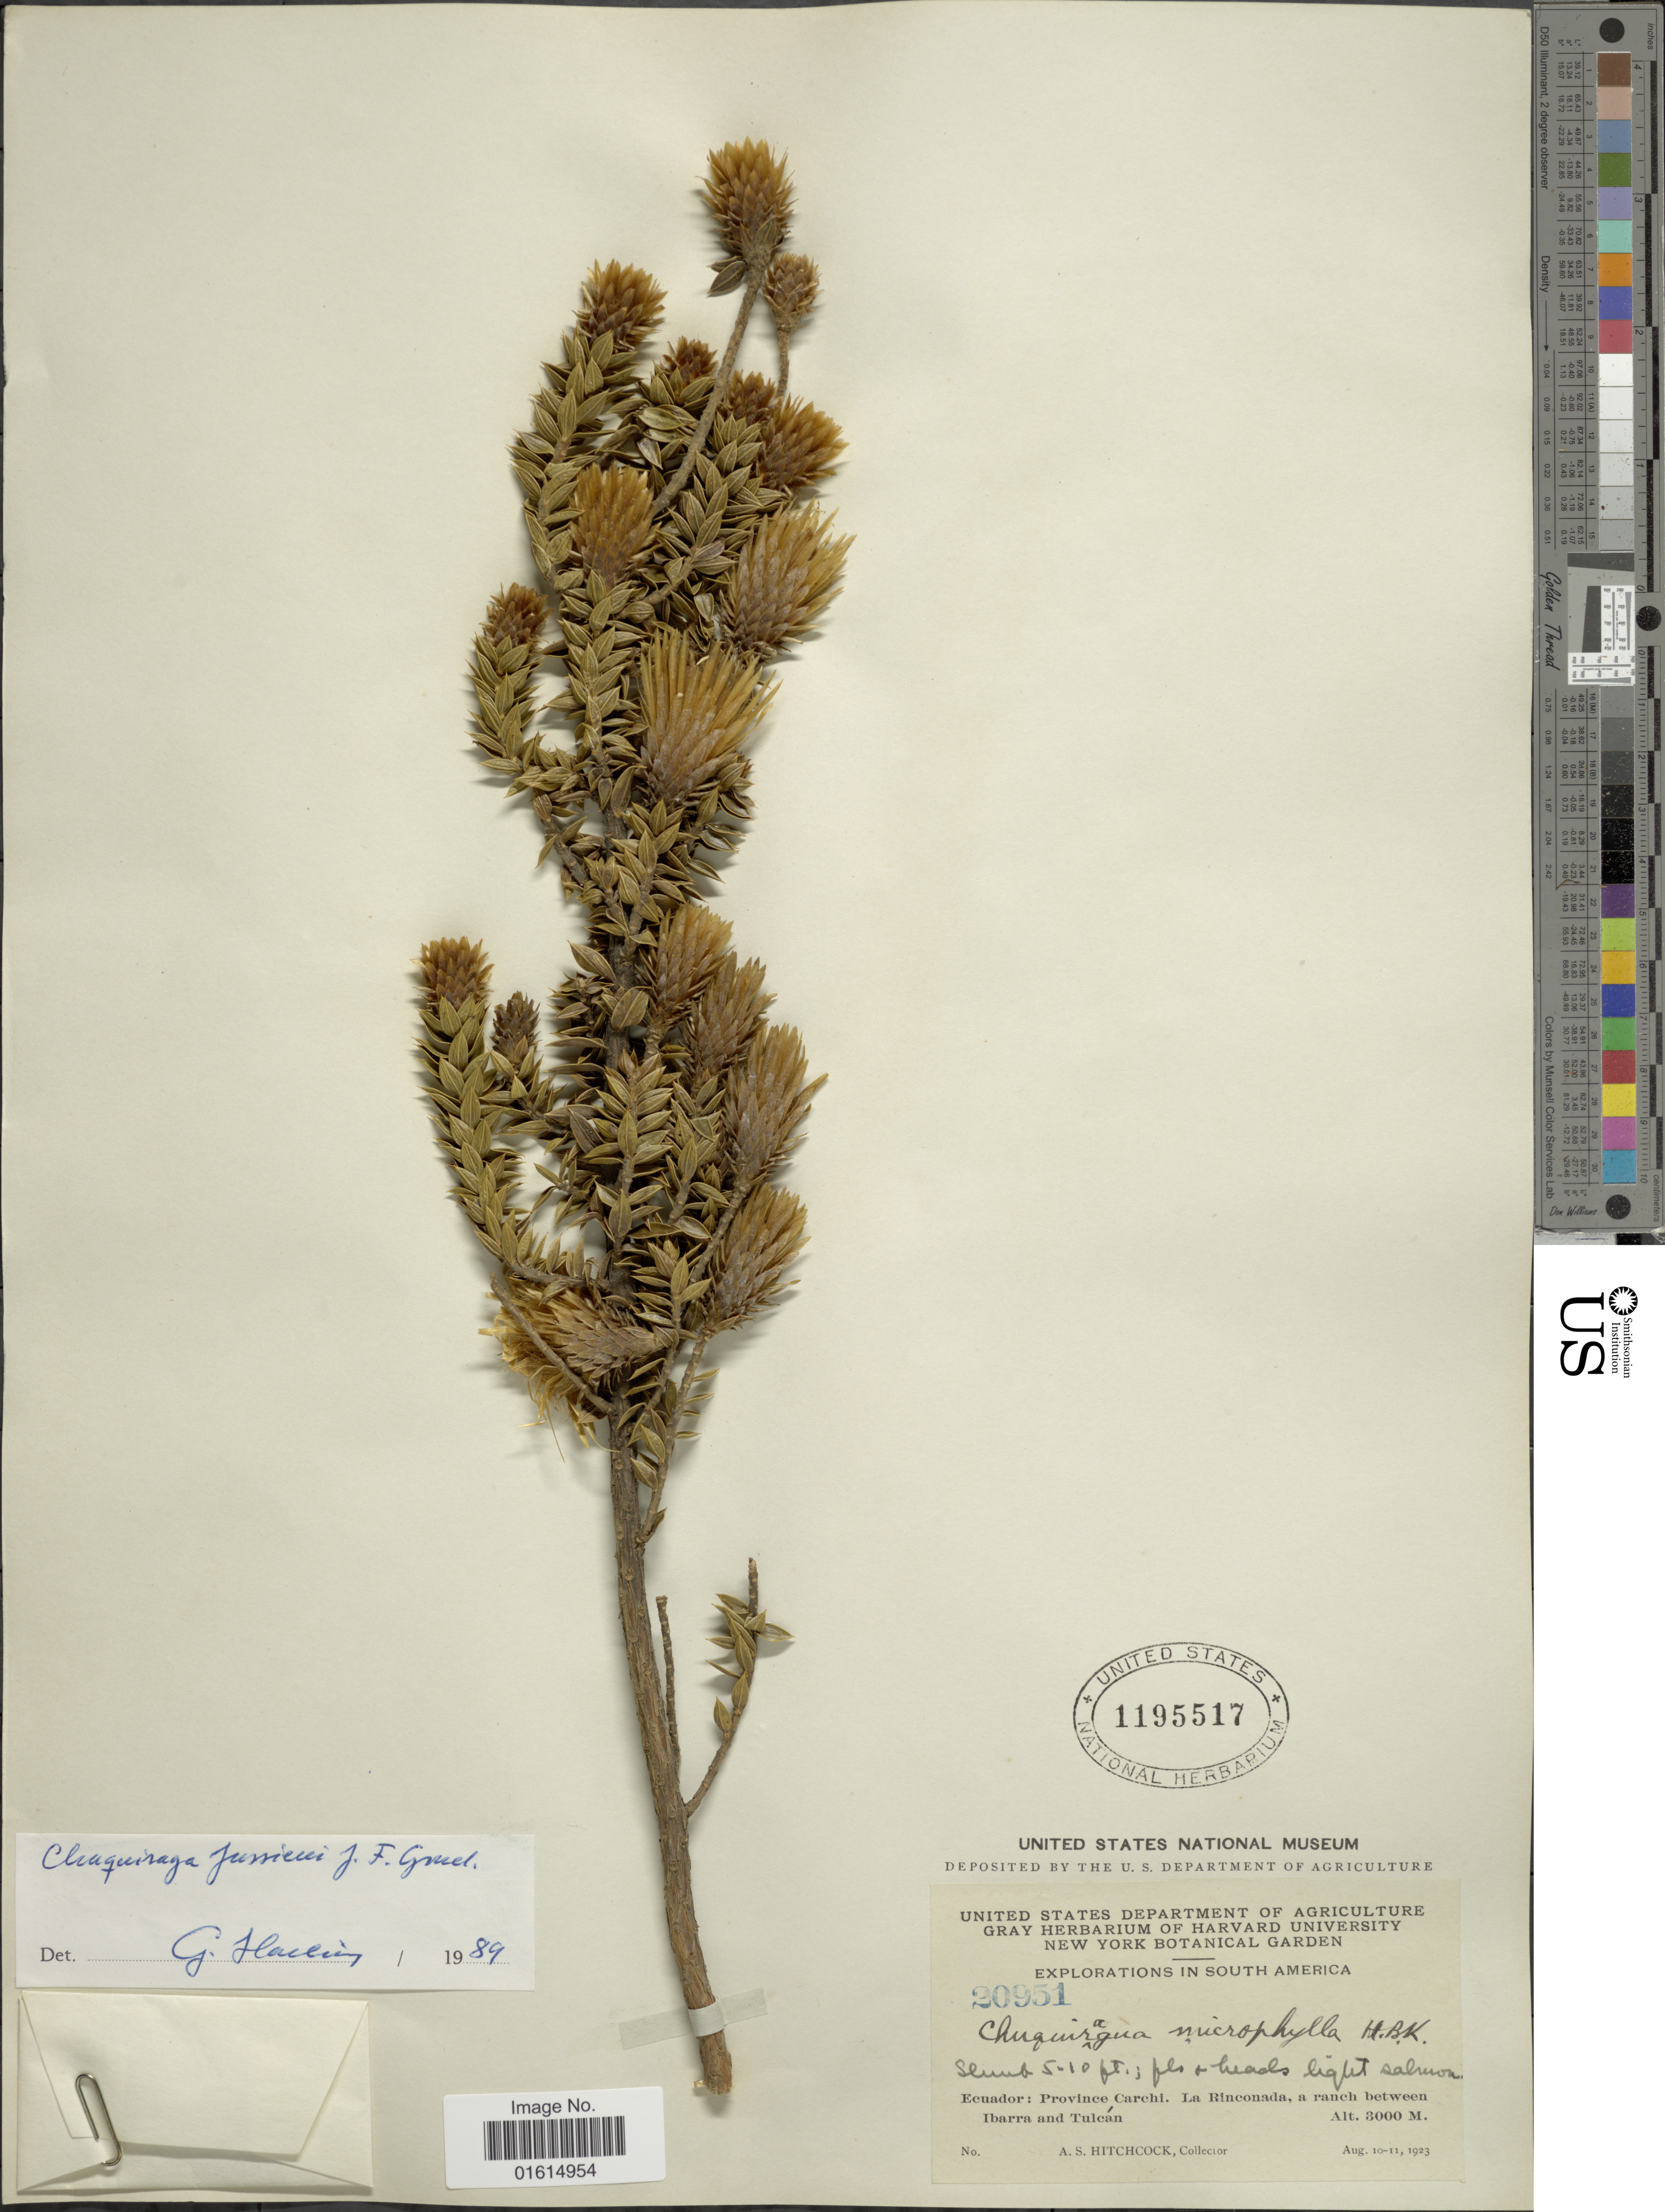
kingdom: Plantae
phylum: Tracheophyta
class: Magnoliopsida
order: Asterales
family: Asteraceae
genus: Chuquiraga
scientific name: Chuquiraga jussieui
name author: J.F. Gmel.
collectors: A. S. Hitchcock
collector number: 20951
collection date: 1923-08-10/1923-08-11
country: Ecuador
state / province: Carchi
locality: South America, Province Carchi, La Rinconada, a ranch between Ibarra and Tulcan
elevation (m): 3000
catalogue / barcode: US 1195517